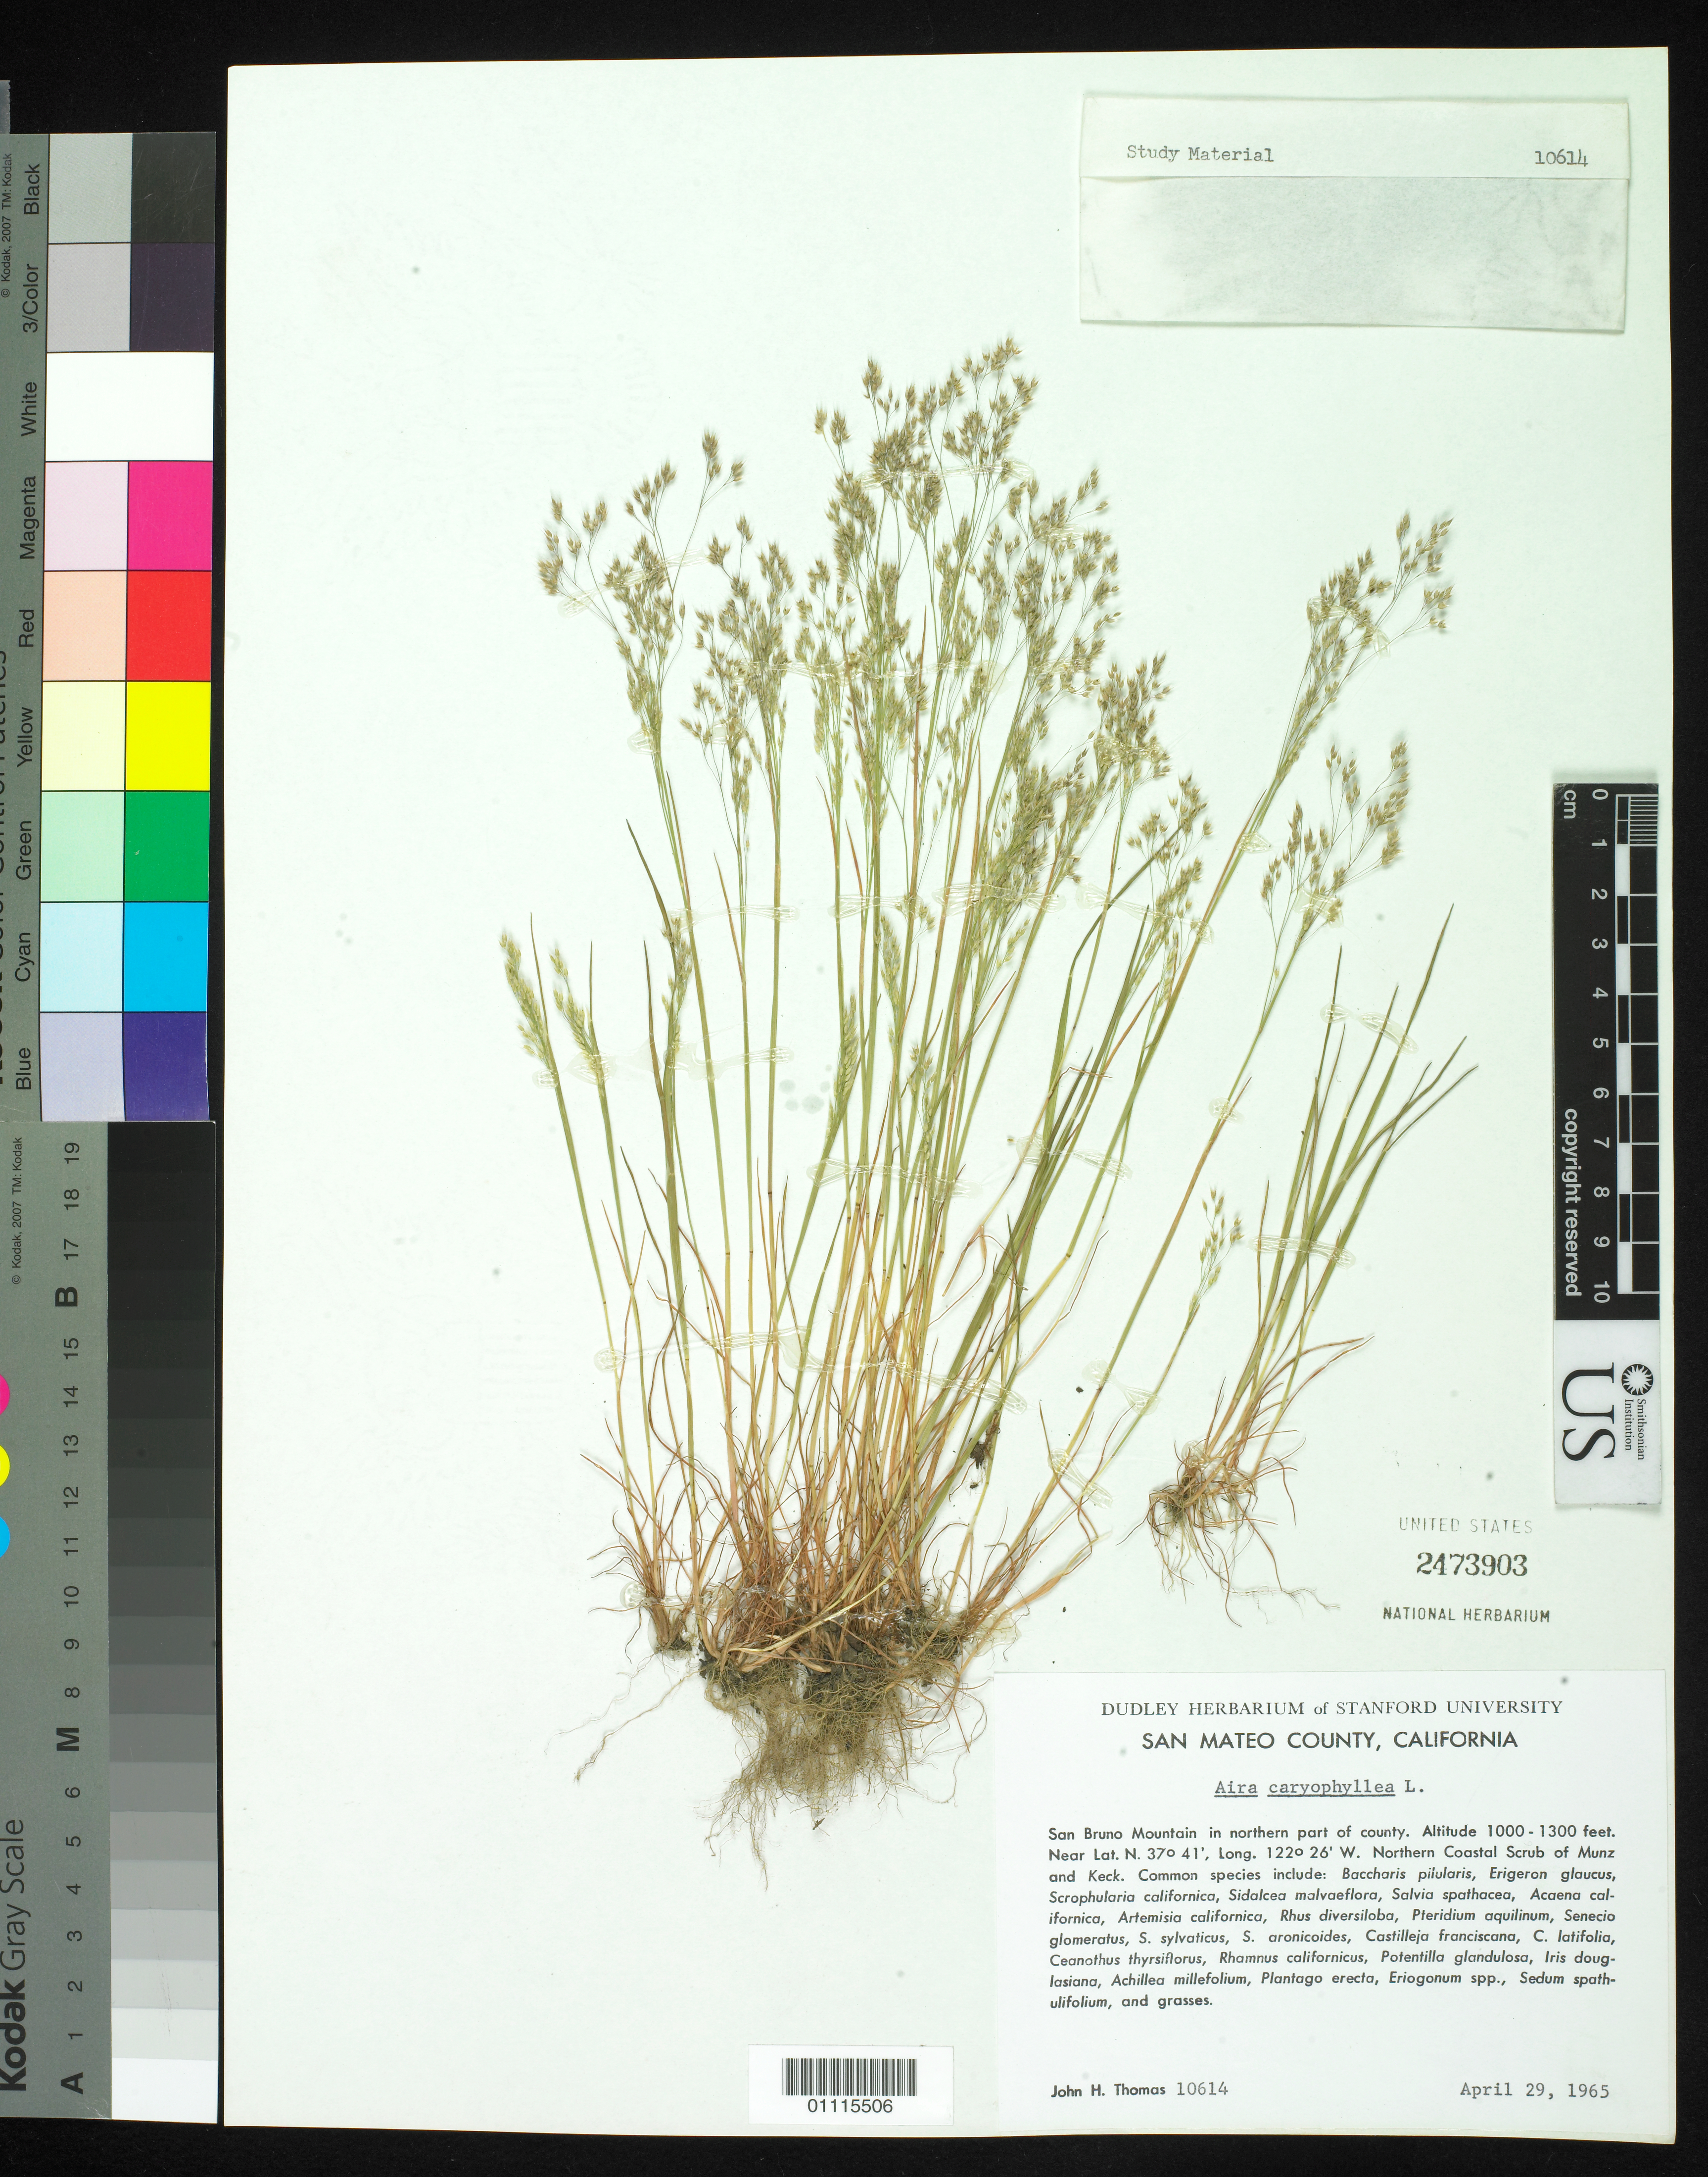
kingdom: Plantae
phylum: Tracheophyta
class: Liliopsida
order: Poales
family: Poaceae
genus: Aira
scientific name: Aira caryophyllea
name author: L.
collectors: J. H. Thomas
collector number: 10614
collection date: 1965-04-29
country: United States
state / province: California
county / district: San Mateo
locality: San Bruno Mountain in northern park of county.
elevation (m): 305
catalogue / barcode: US 2473903